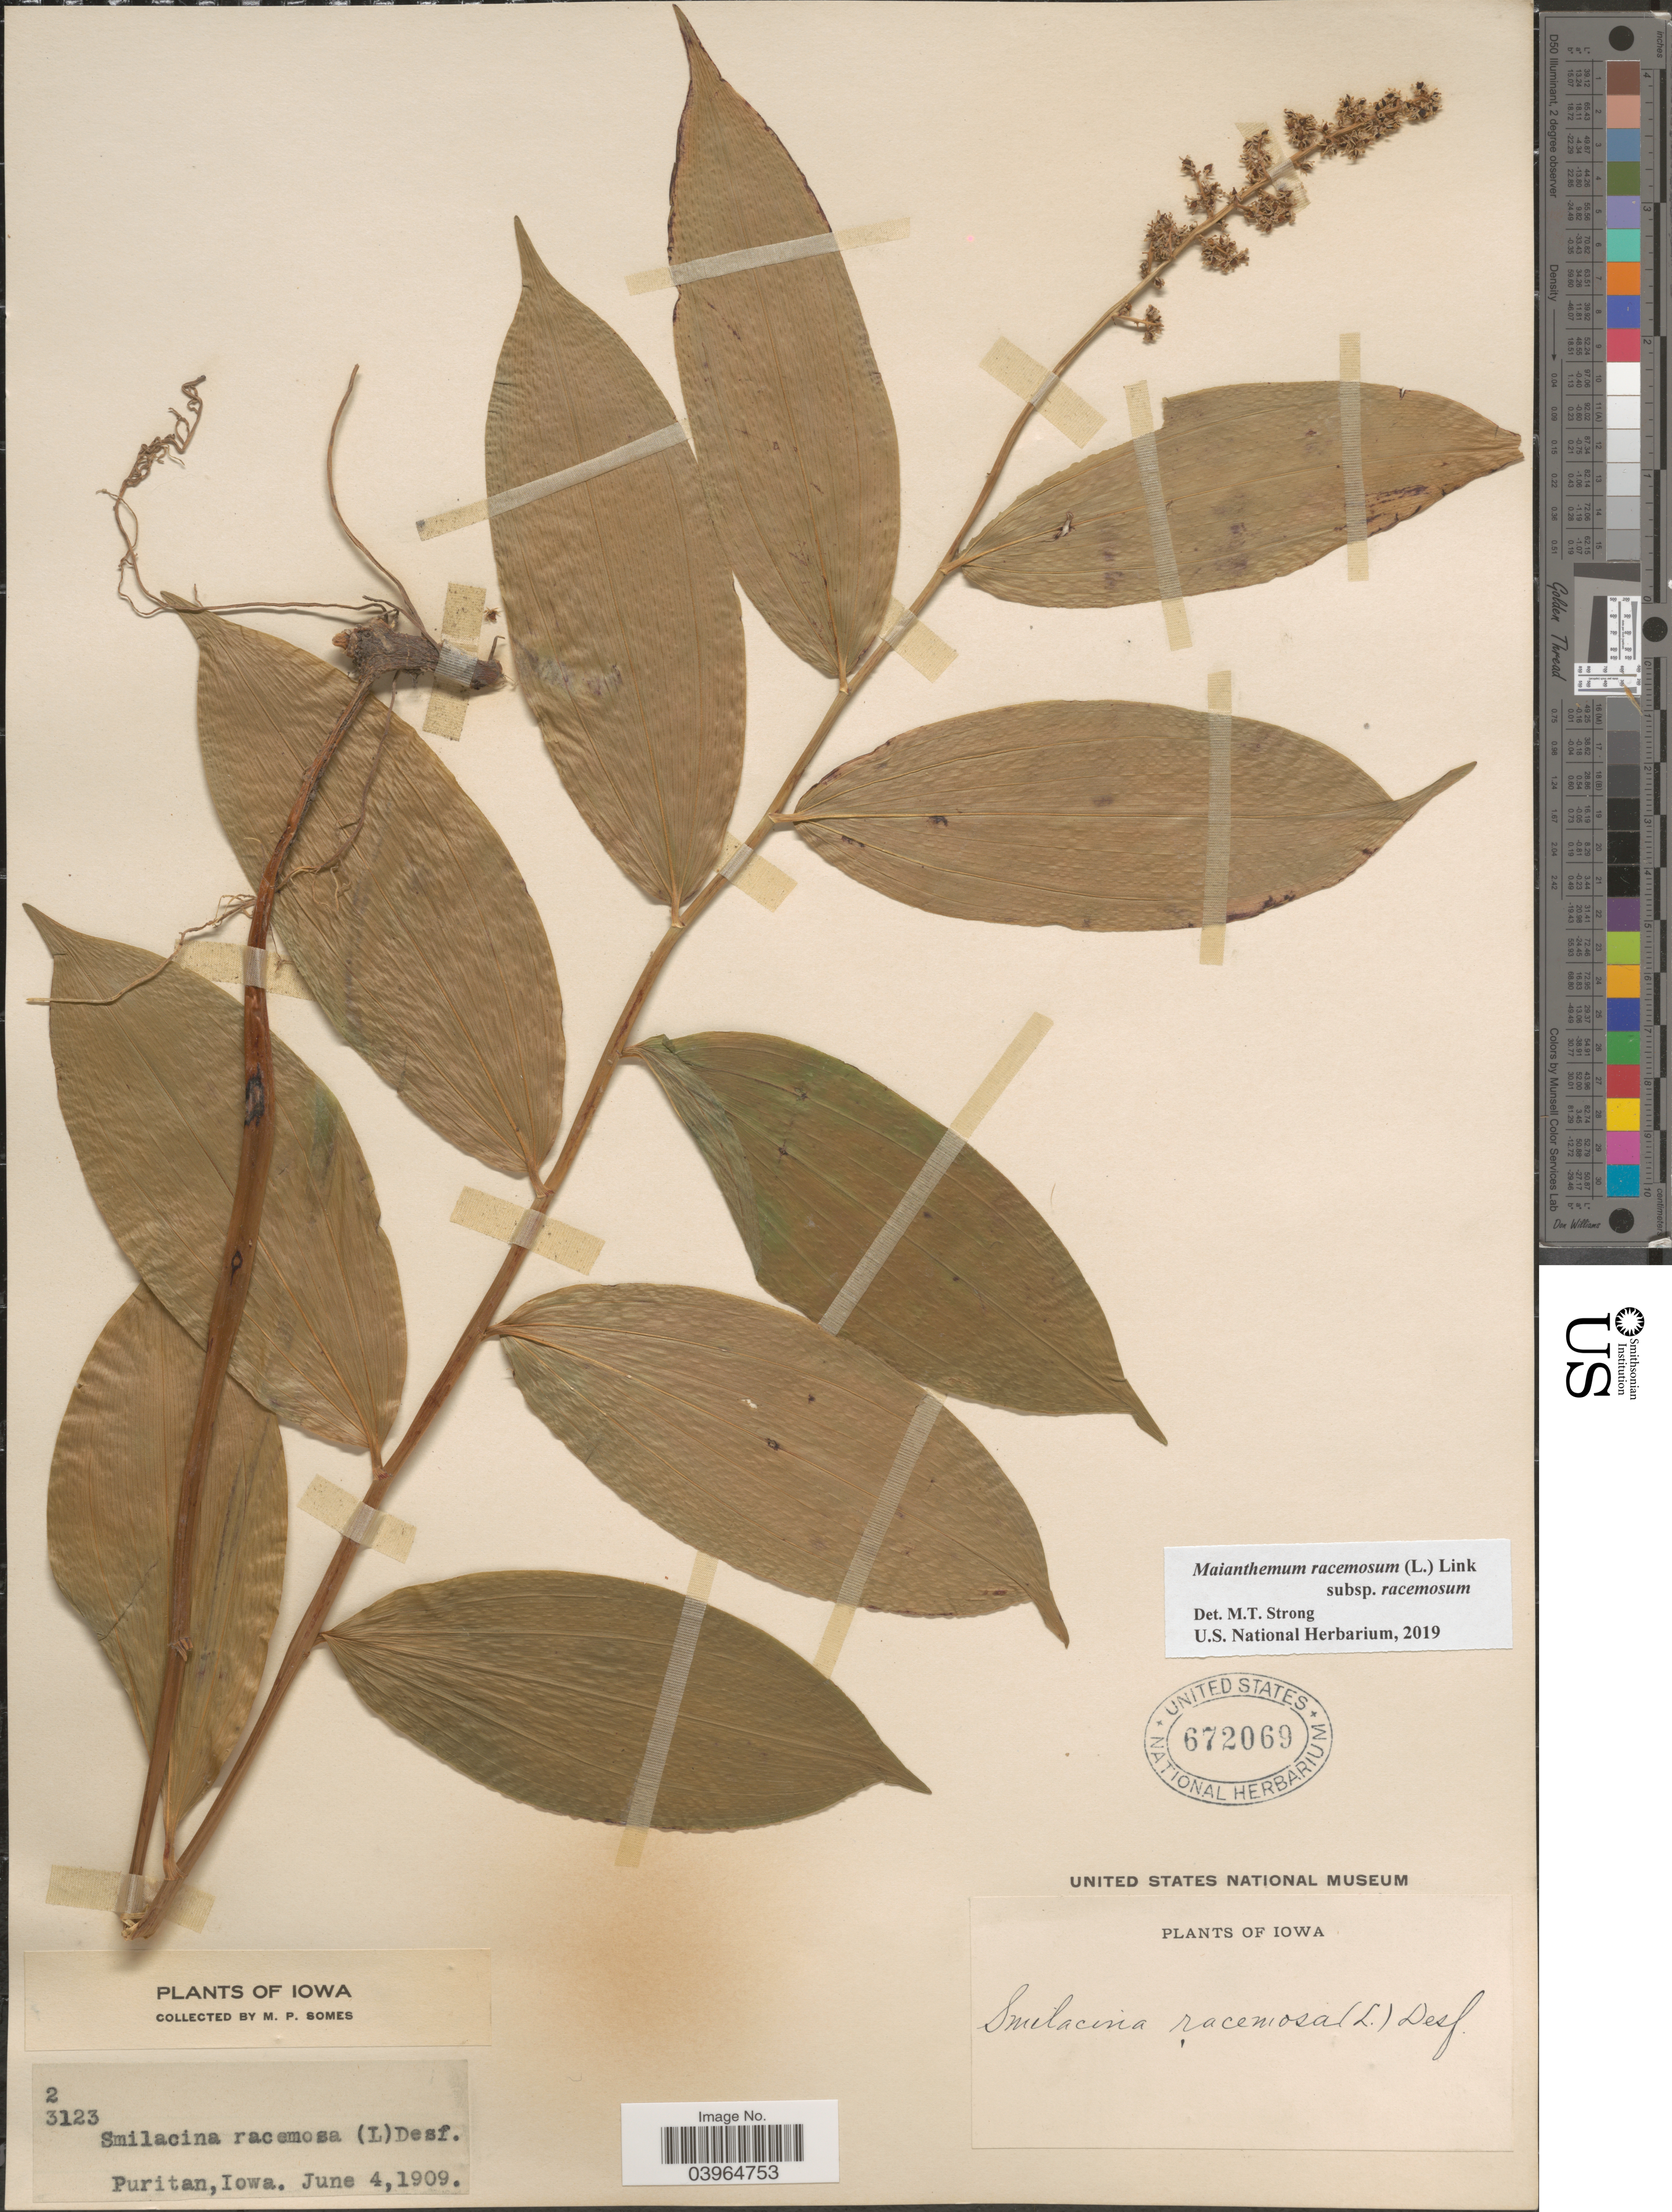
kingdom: Plantae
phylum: Tracheophyta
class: Liliopsida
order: Asparagales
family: Asparagaceae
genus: Maianthemum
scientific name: Maianthemum racemosum subsp. racemosum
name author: (L.) Link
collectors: M. Somes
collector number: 2/3123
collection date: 1909-06-04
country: United States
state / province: Iowa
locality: Puritan.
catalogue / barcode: US 672069